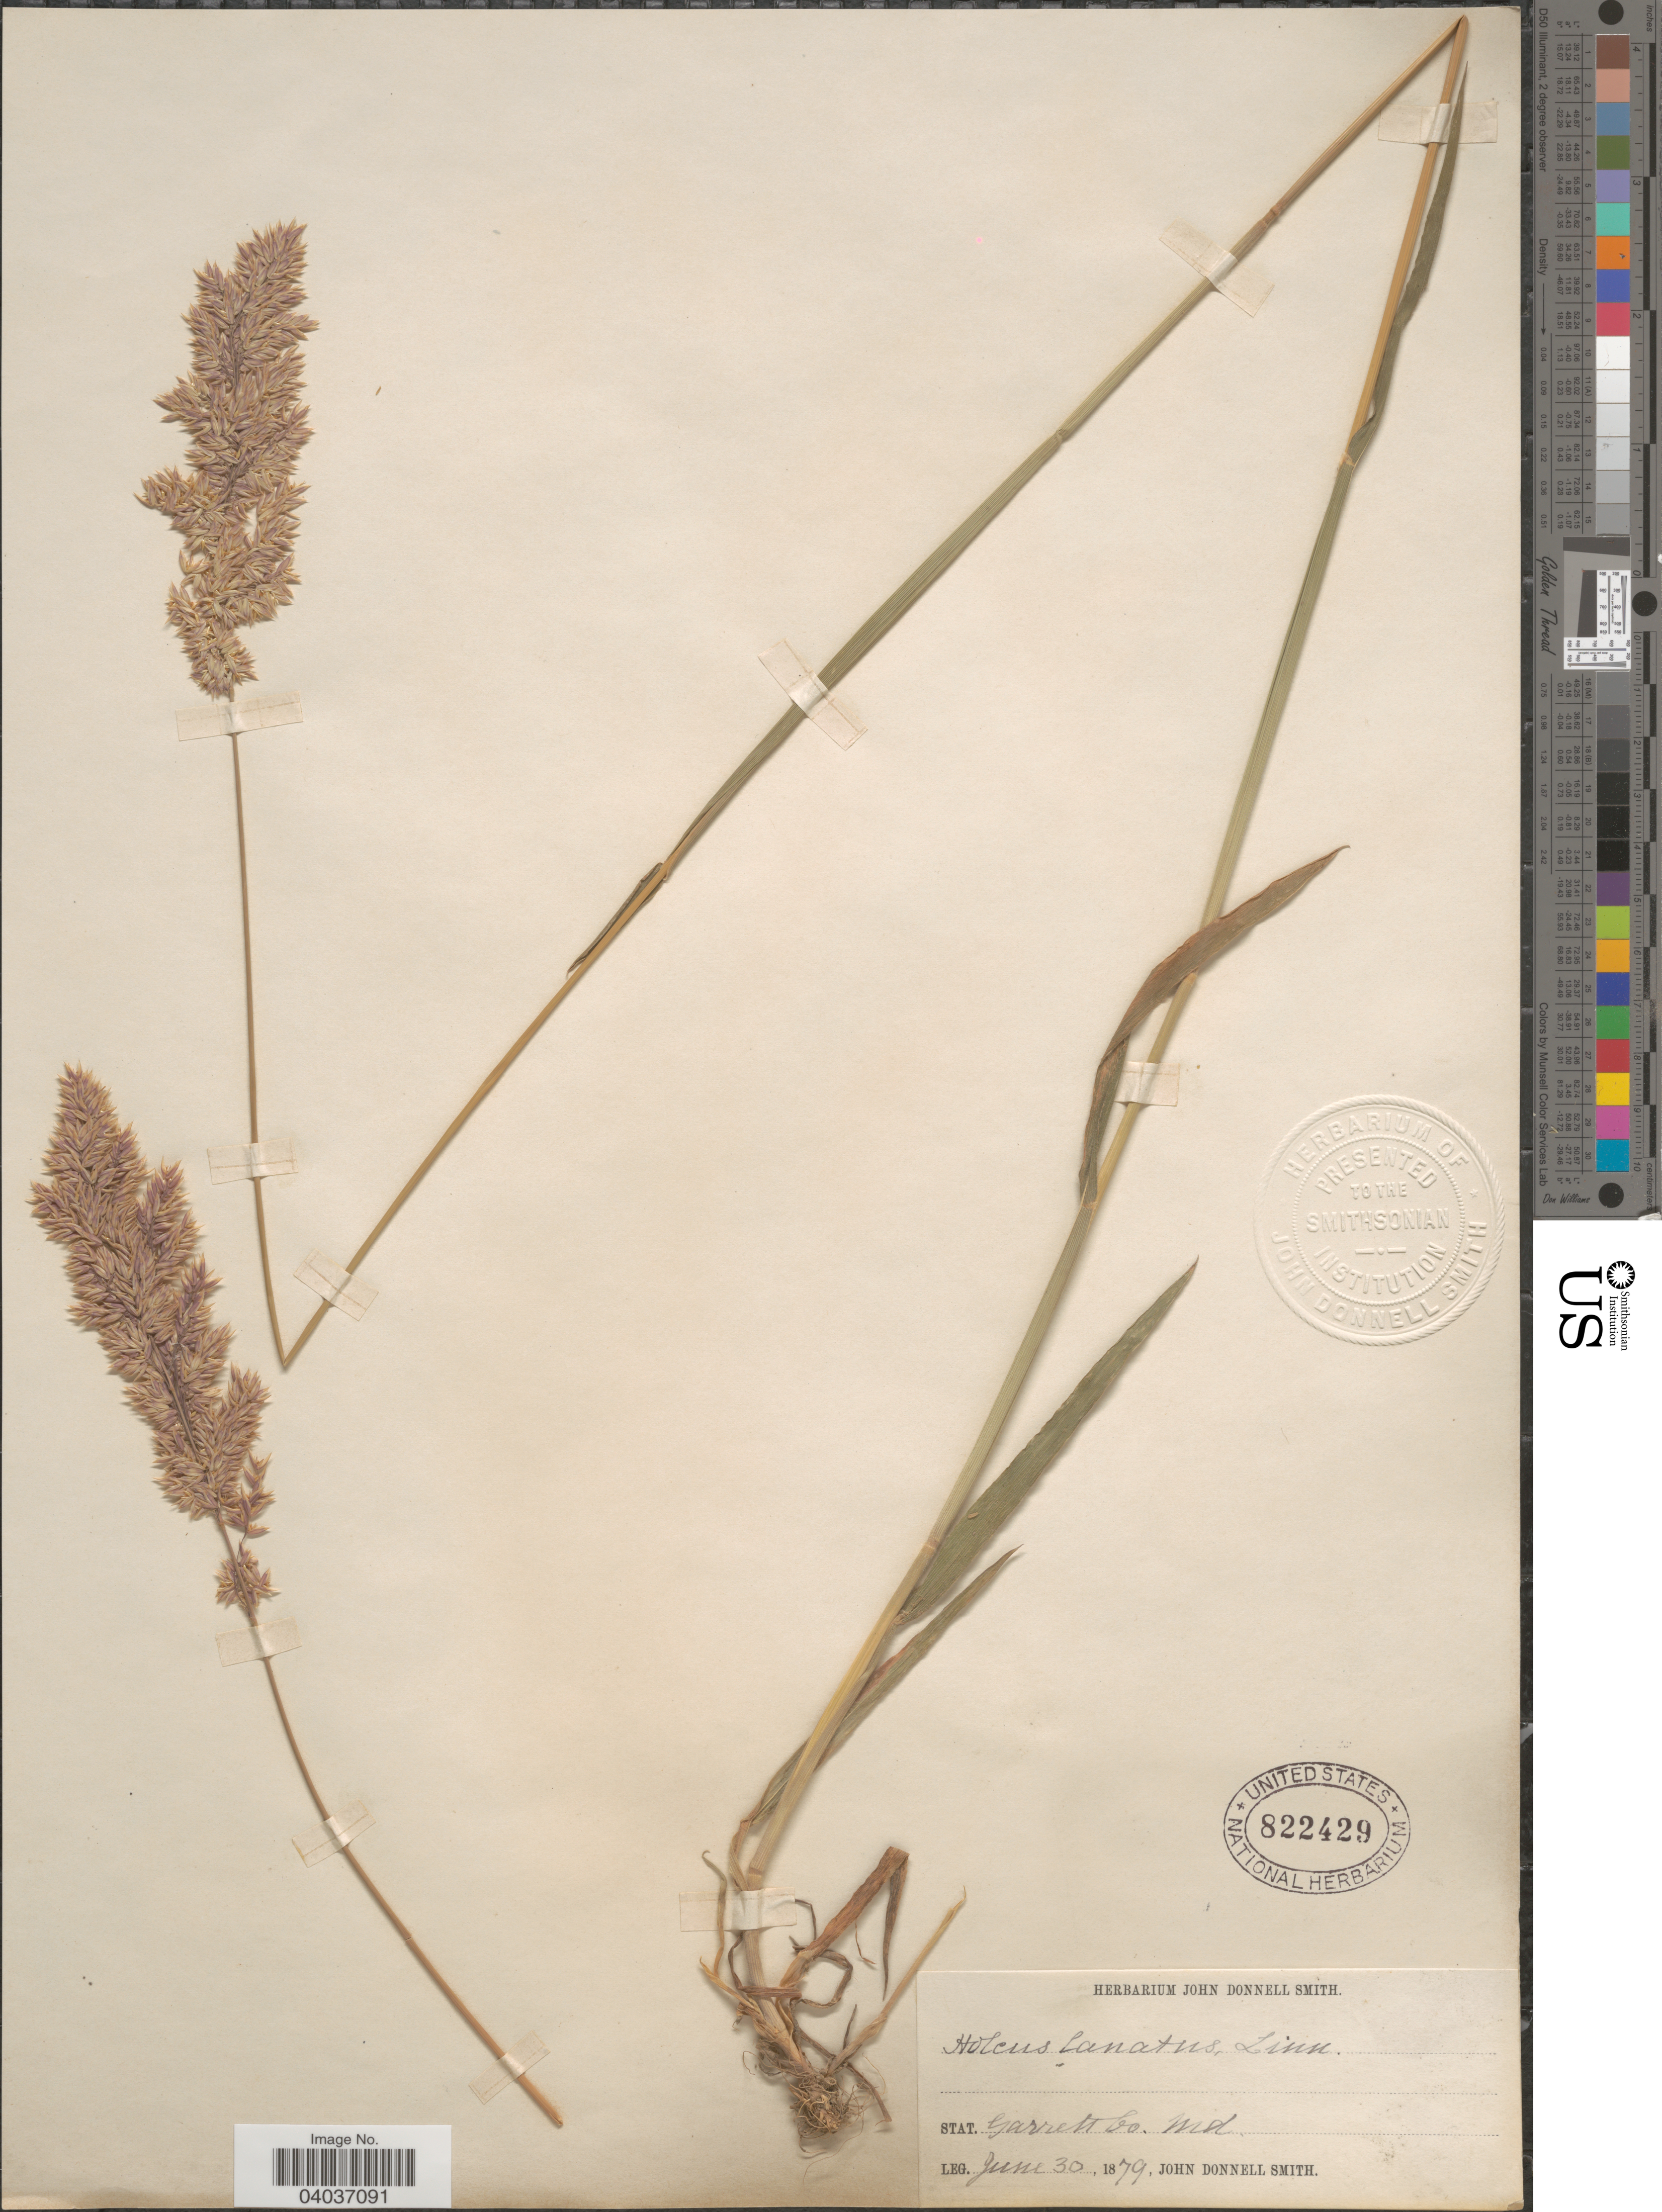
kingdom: Plantae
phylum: Tracheophyta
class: Liliopsida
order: Poales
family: Poaceae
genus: Holcus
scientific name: Holcus lanatus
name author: L.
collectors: J. Donnell Smith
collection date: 1879-06-30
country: United States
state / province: Maryland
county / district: Garrett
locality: Stat. Garrett Co.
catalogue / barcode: US 822429